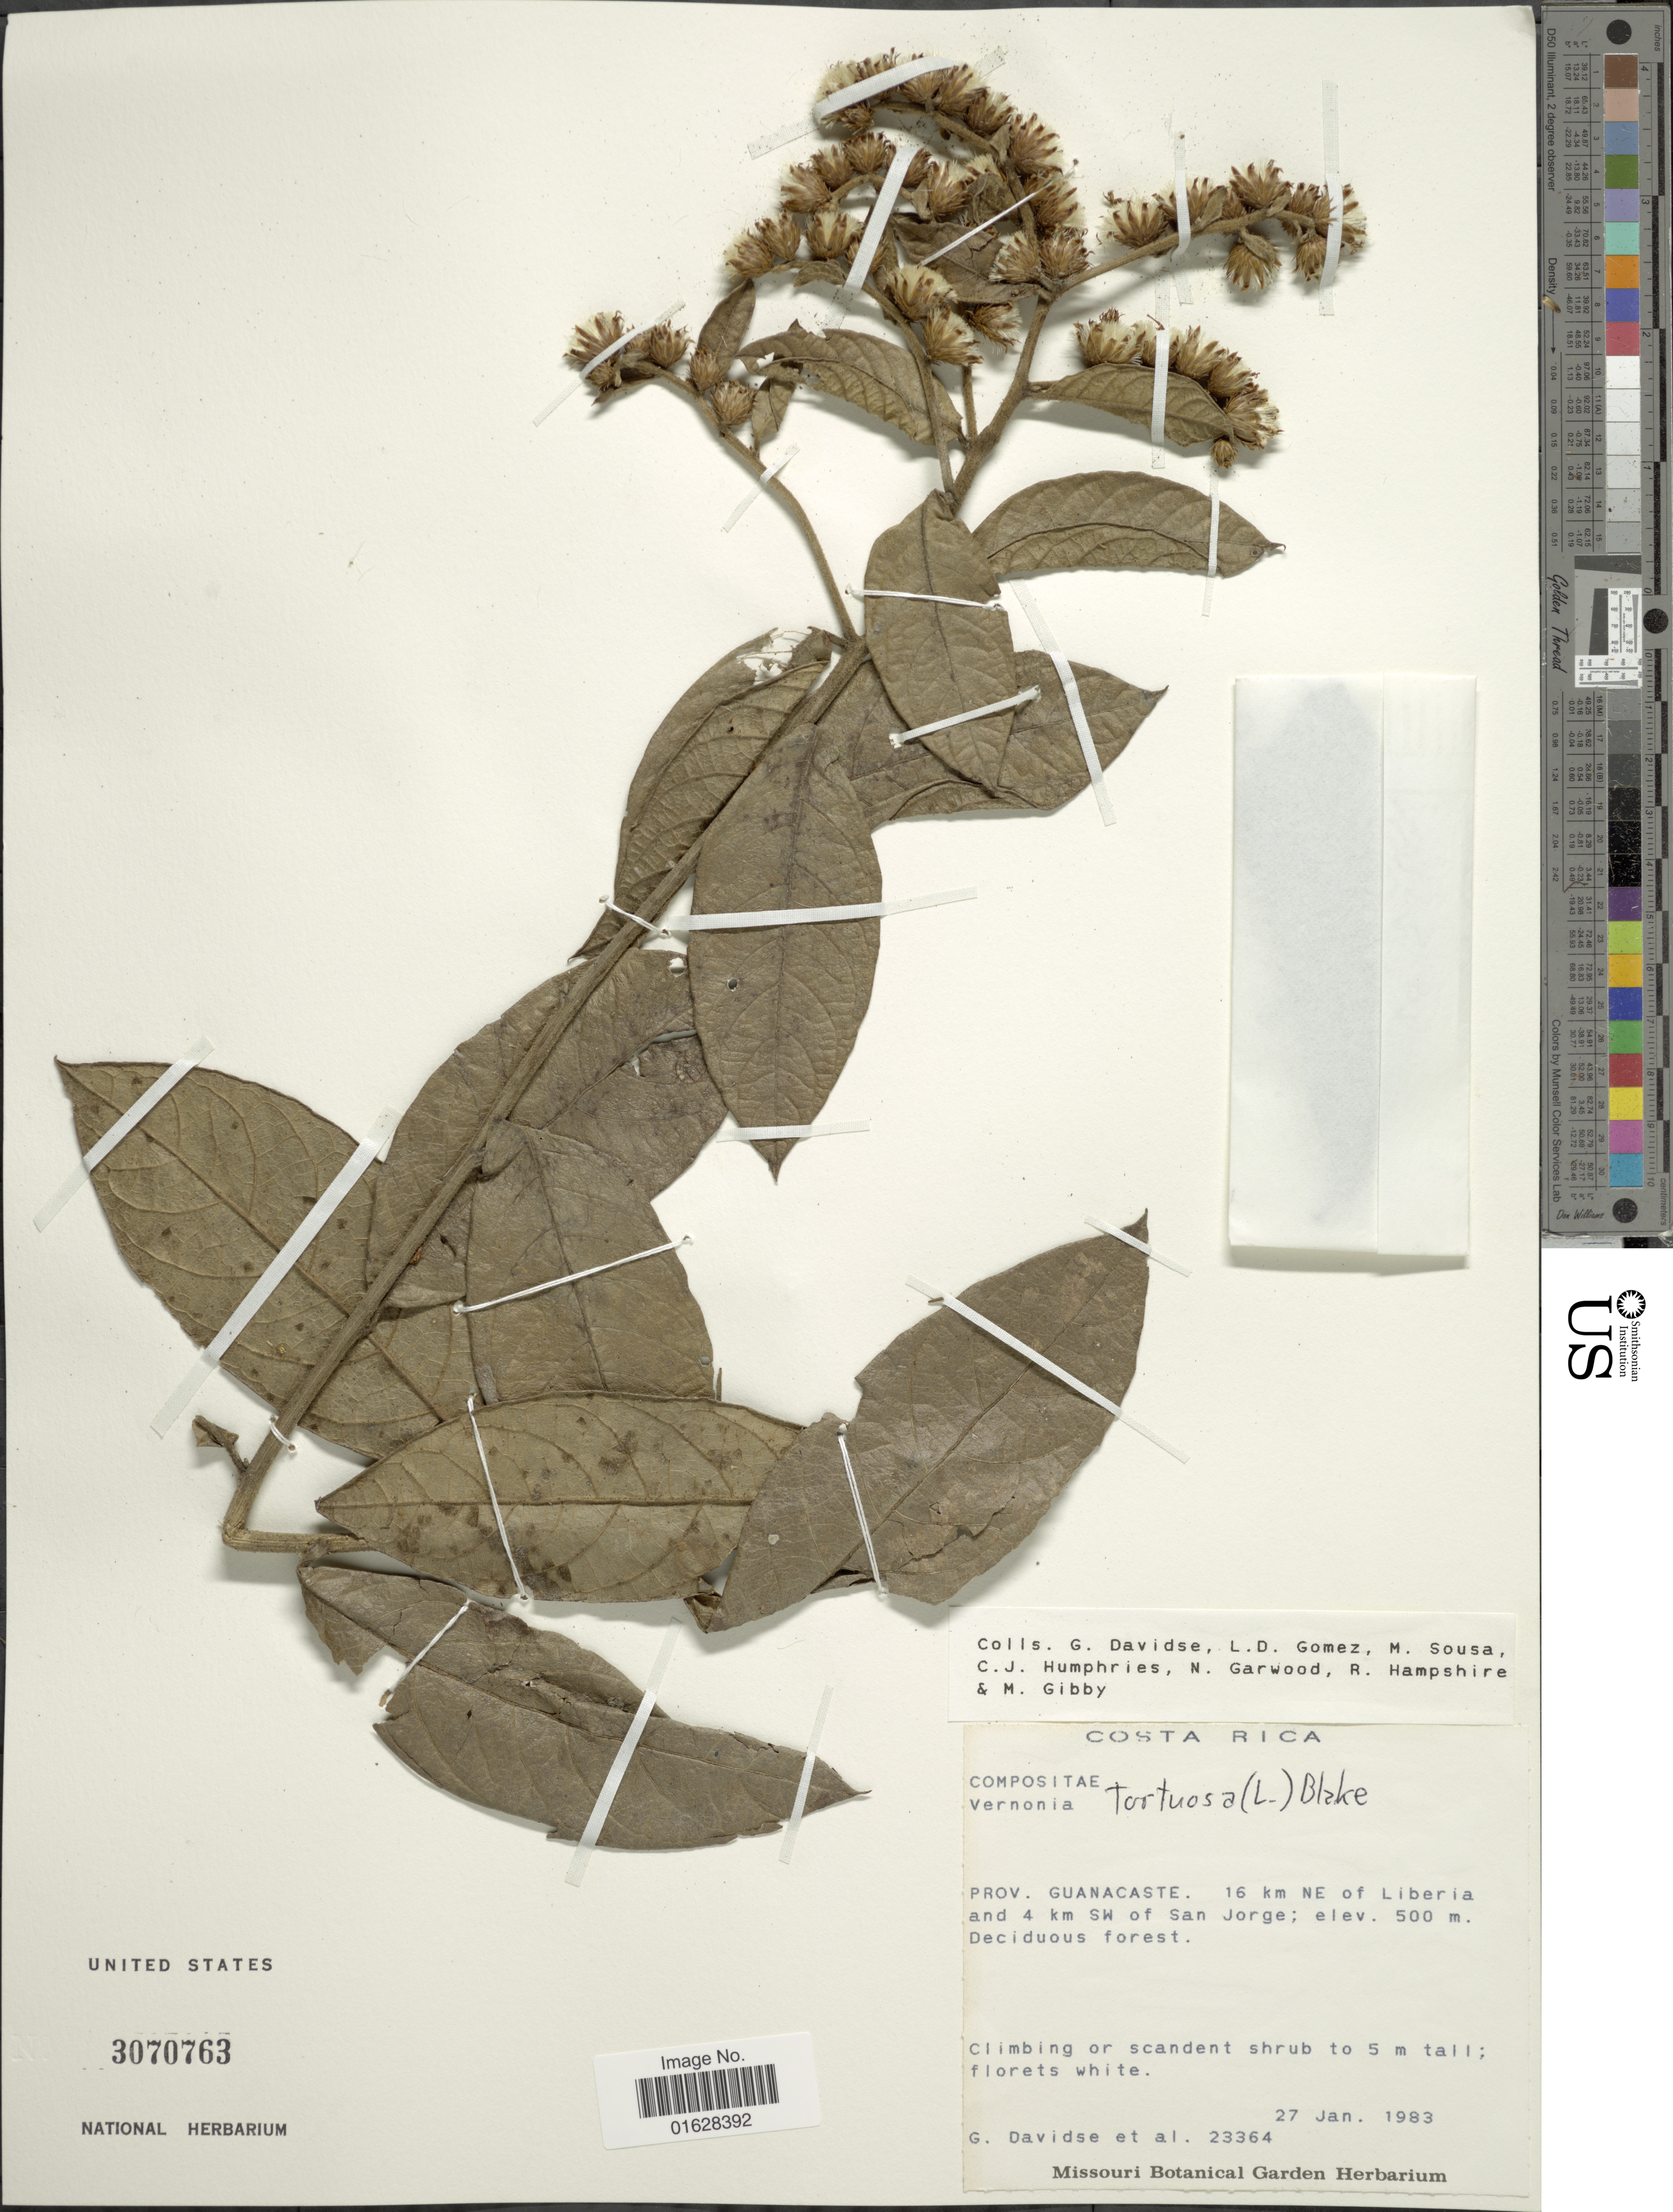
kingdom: Plantae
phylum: Tracheophyta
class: Magnoliopsida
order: Asterales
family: Asteraceae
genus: Lepidaploa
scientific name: Lepidaploa tortuosa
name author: (L.) H. Rob.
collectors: G. Davidse & et al.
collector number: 23364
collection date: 1983-01-27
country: Costa Rica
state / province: Guanacaste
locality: Prov. Guanacaste, 16 km NE of Liberia and 4 km SW of San Jorge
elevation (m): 500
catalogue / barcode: US 3070763